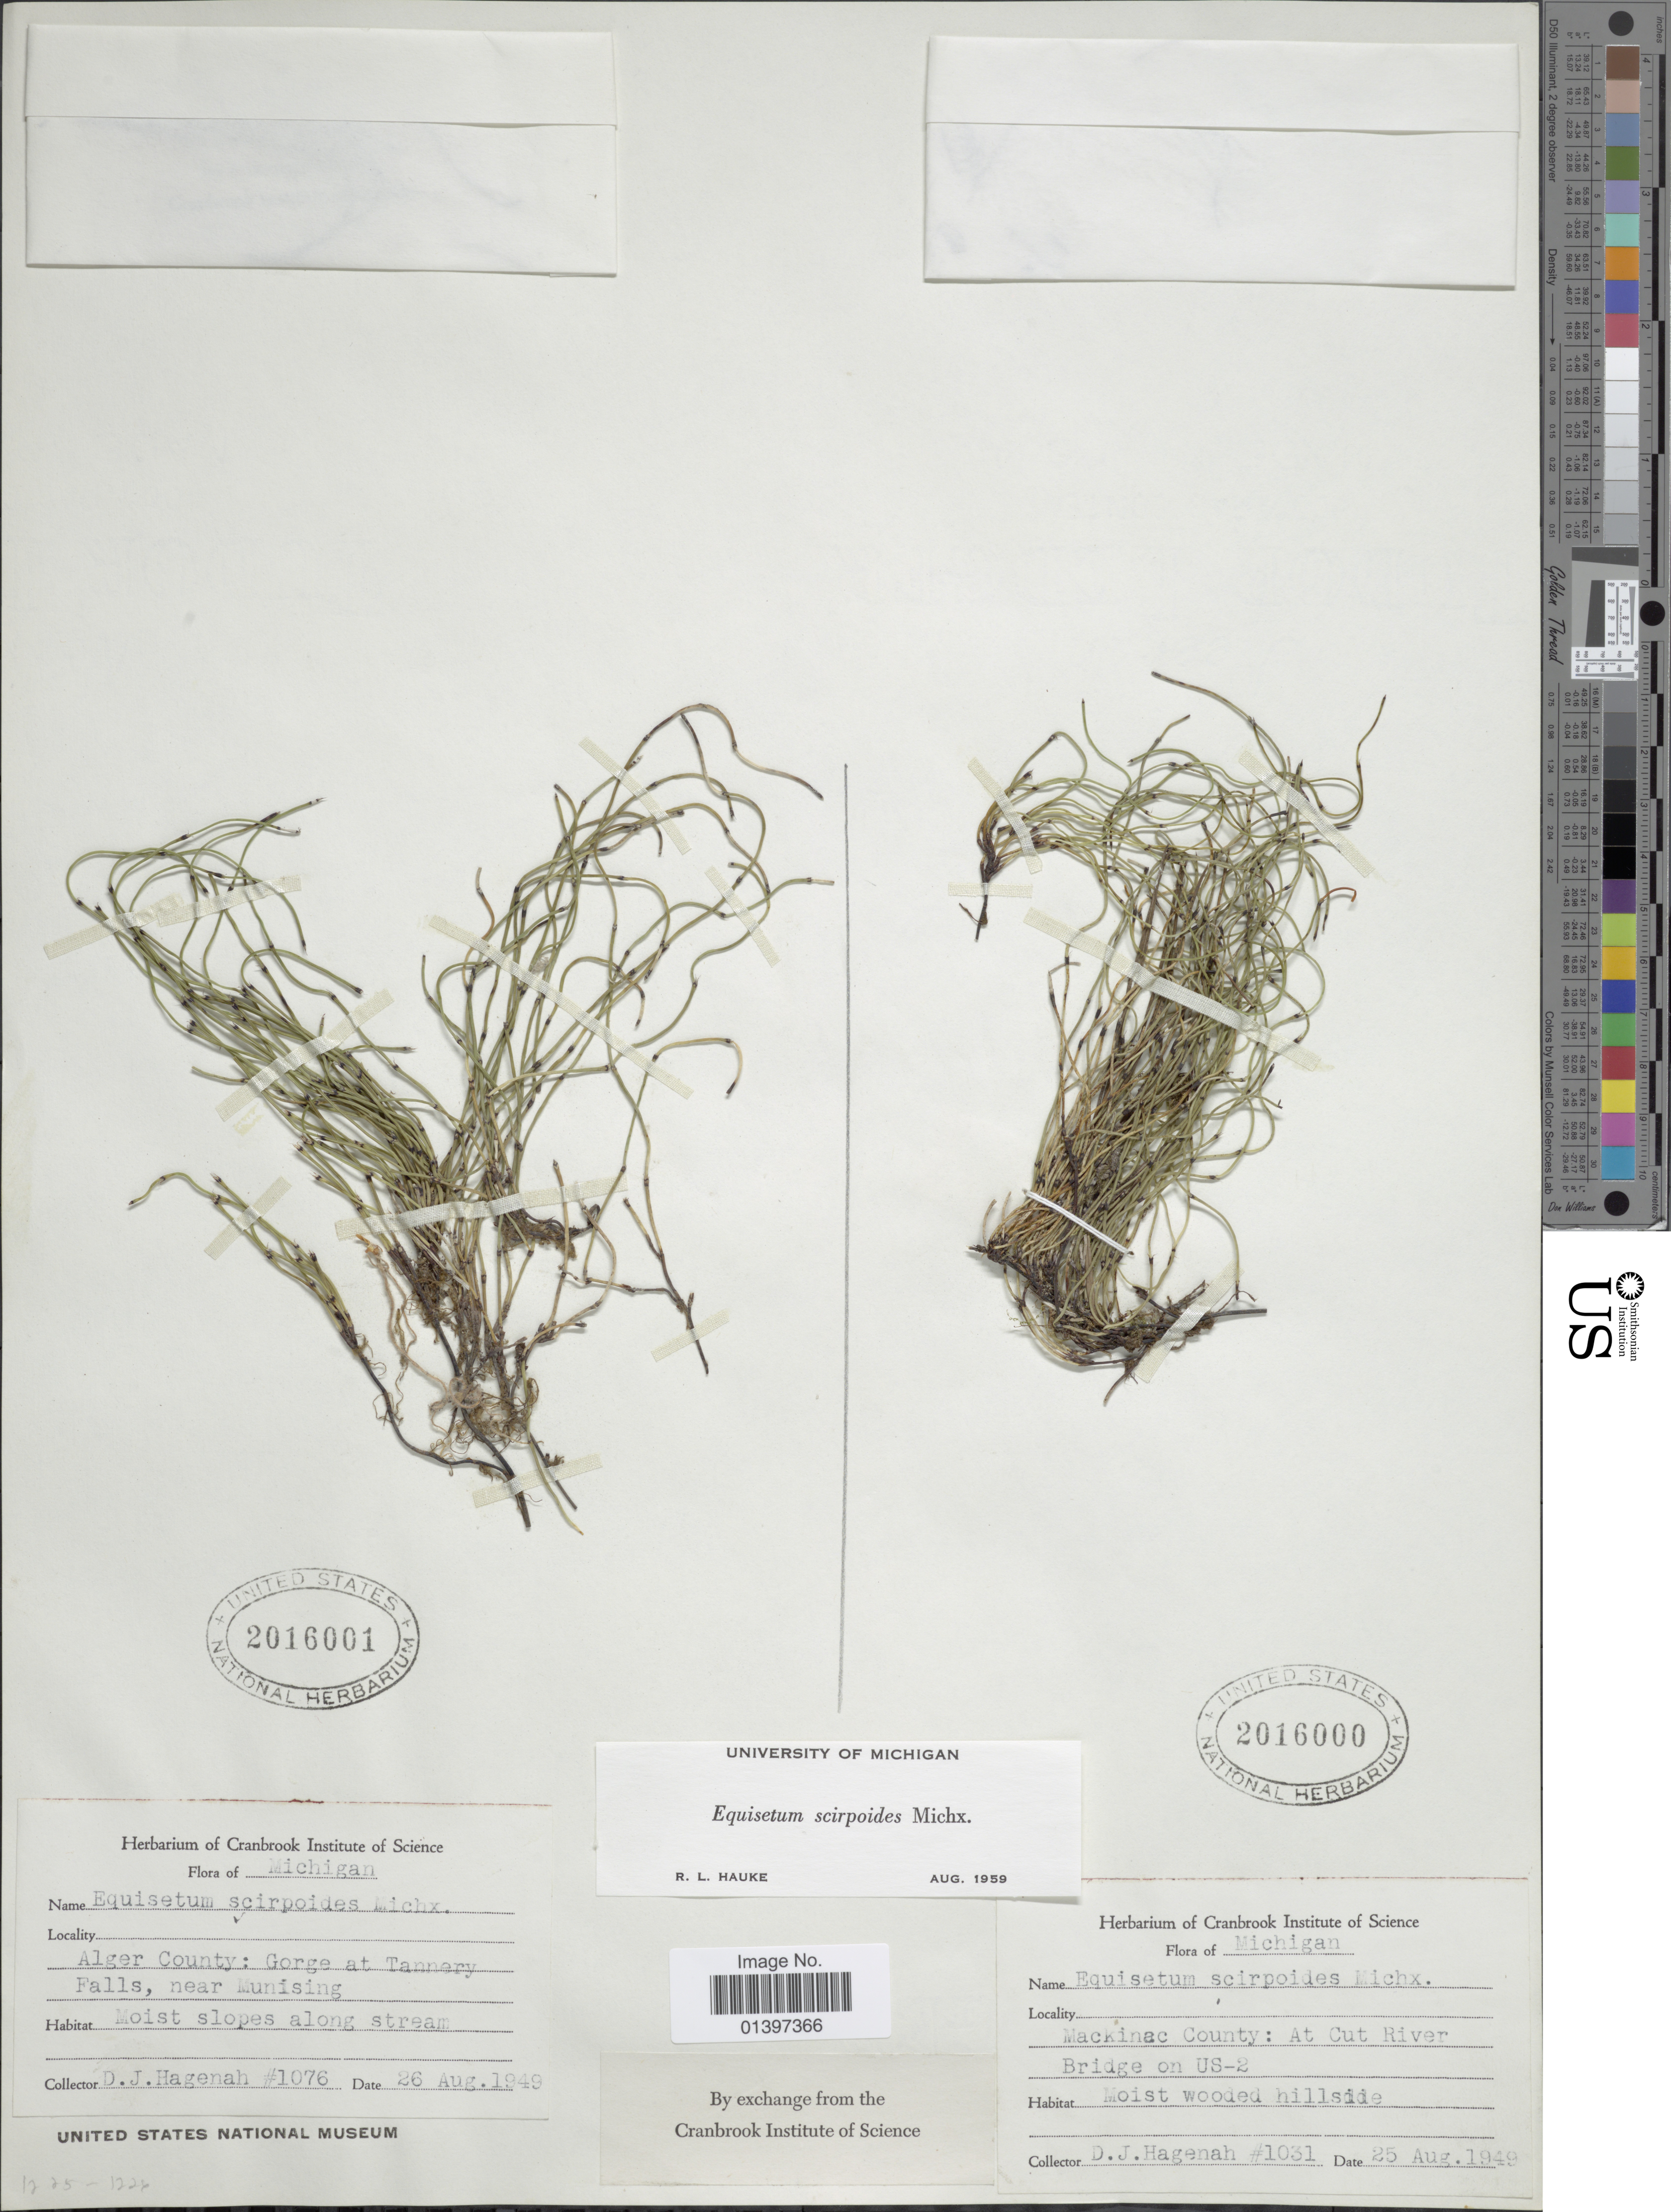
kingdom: Plantae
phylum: Tracheophyta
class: Polypodiopsida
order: Equisetales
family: Equisetaceae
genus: Equisetum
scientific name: Equisetum scirpoides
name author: Michx.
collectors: D. Hagenah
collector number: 1031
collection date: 1949-08-25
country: United States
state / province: Michigan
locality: Mackinac County: At Cut River Bridge on US-2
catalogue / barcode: US 2016000